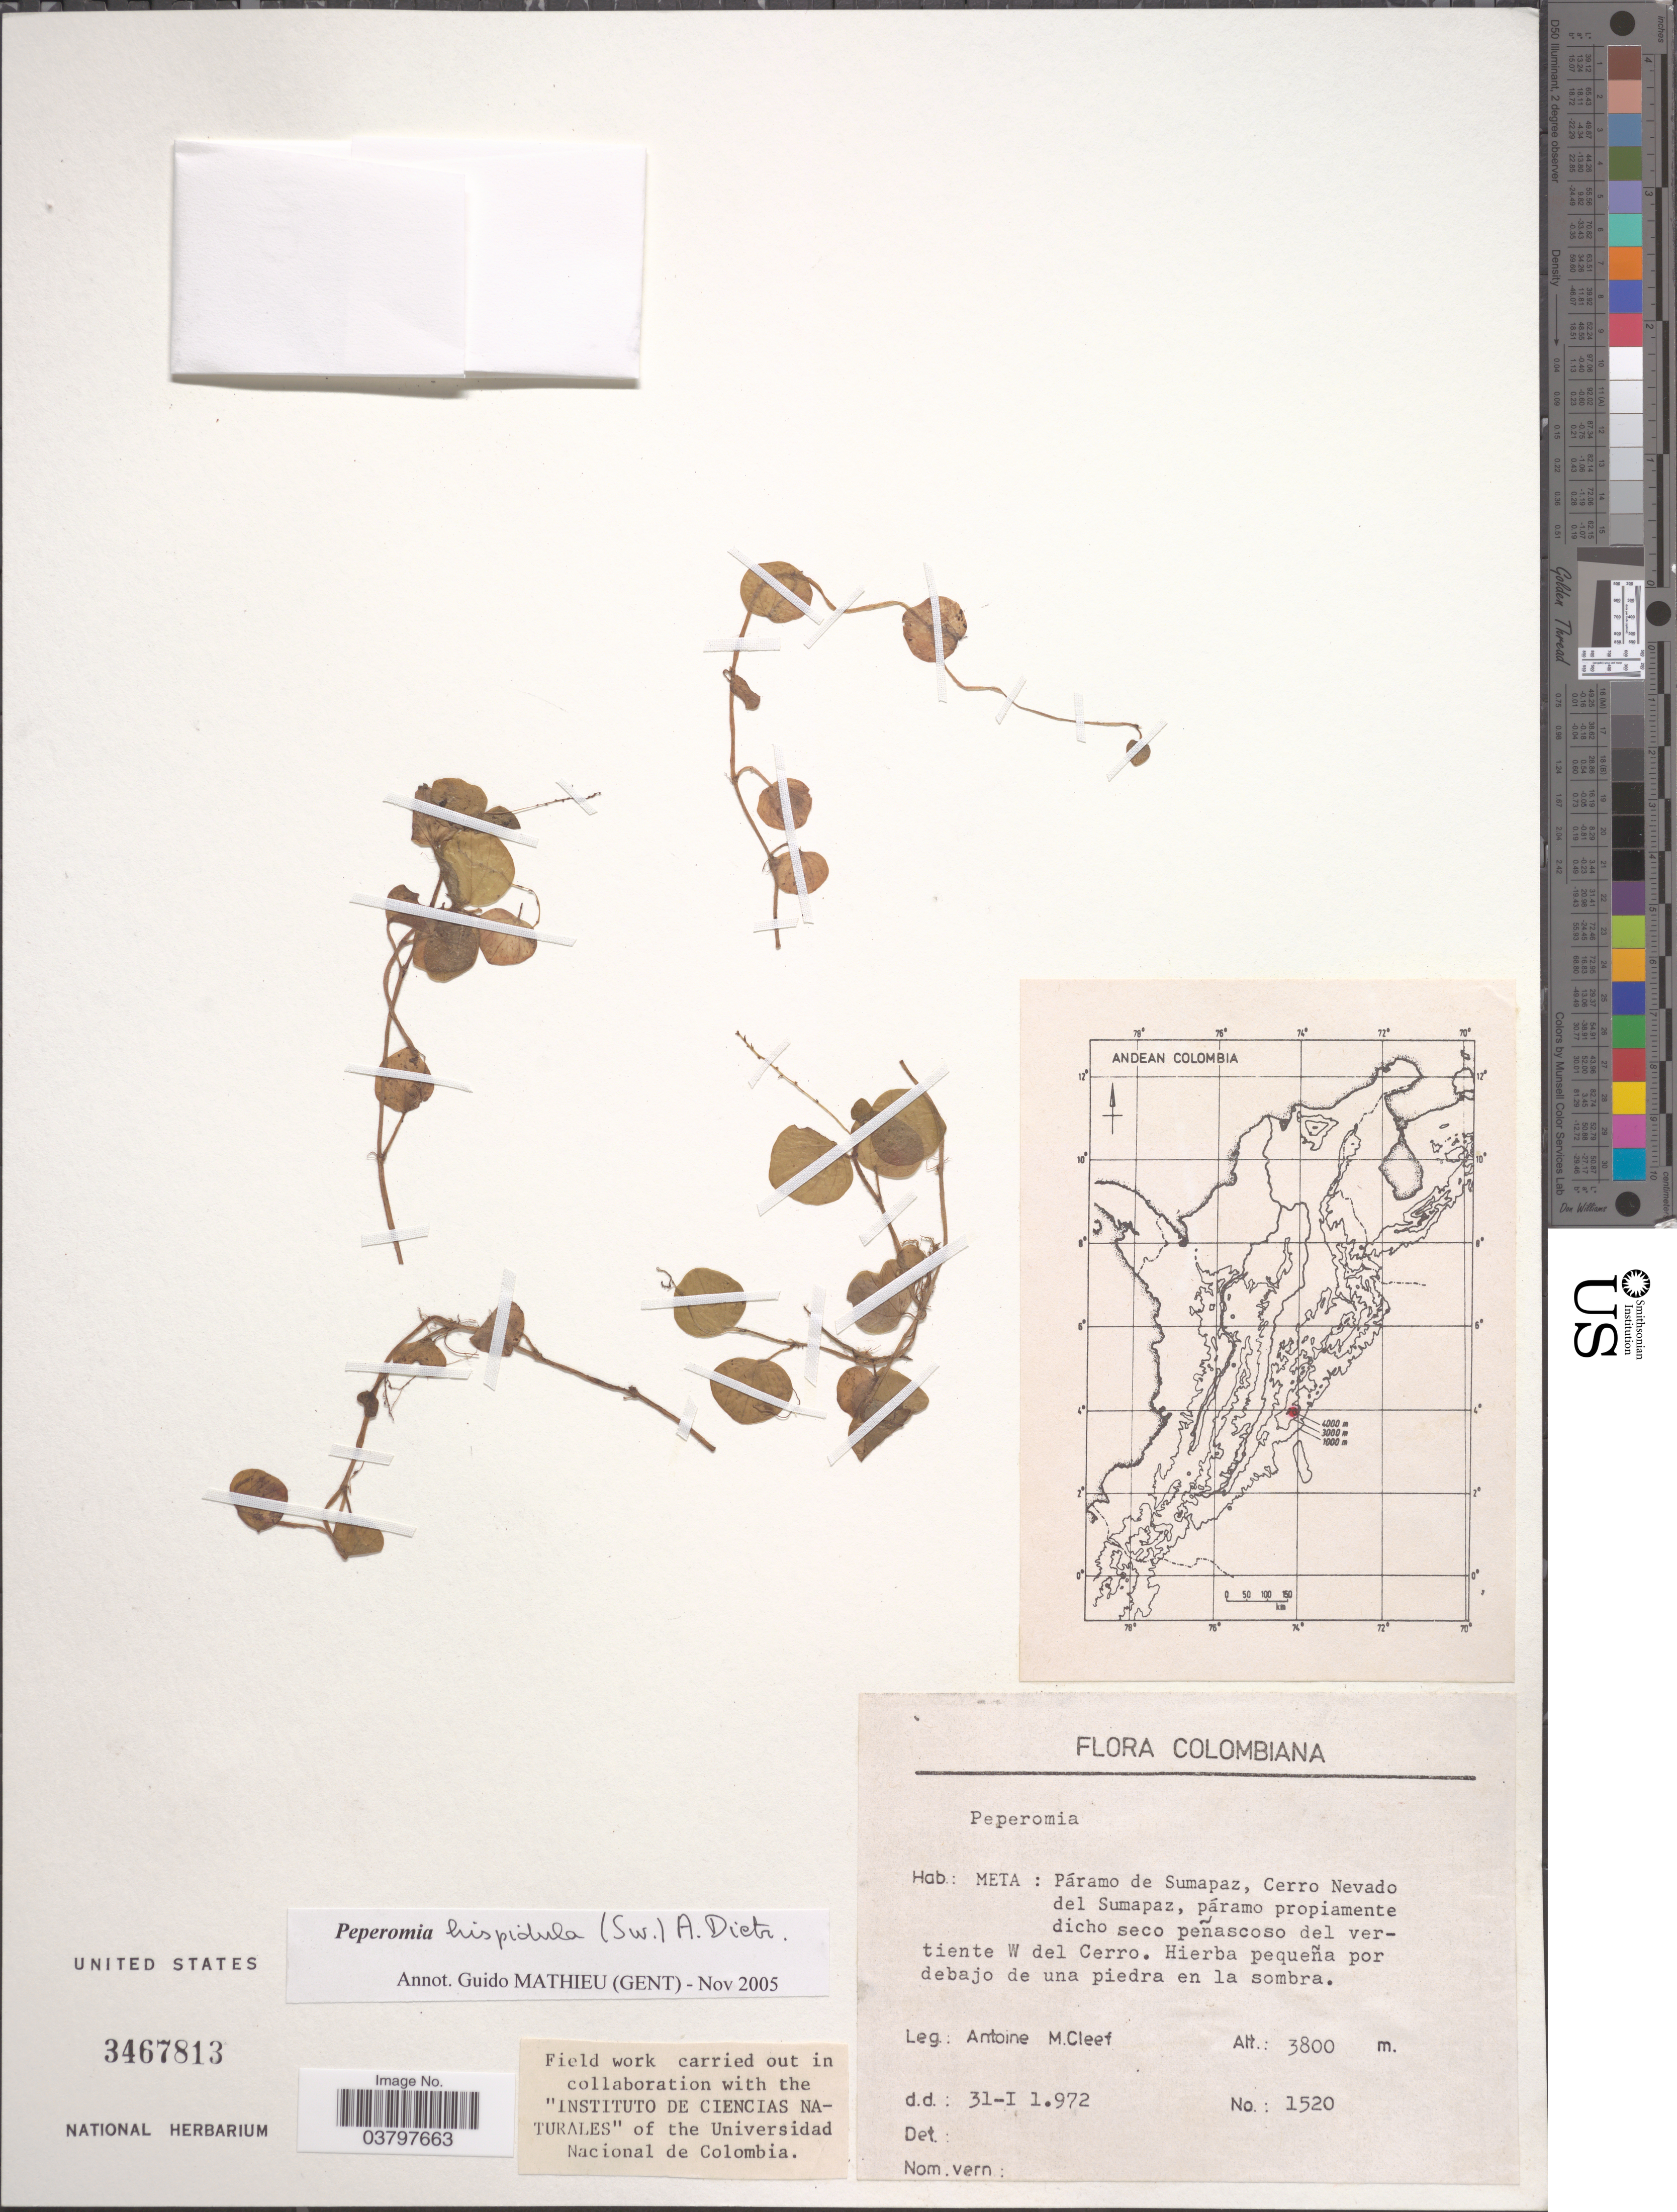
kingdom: Plantae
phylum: Tracheophyta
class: Magnoliopsida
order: Piperales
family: Piperaceae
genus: Peperomia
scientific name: Peperomia hispidula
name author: (Sw.) A. Dietr.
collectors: A. M. Cleef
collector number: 1520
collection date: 1972-01-31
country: Colombia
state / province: Meta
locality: Páramo de Sumapaz, Cerro Nevado del Sumapaz, páramo propiamente dicho seco peñascoso del vertiente W del Cerro.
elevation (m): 3800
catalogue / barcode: US 3467813